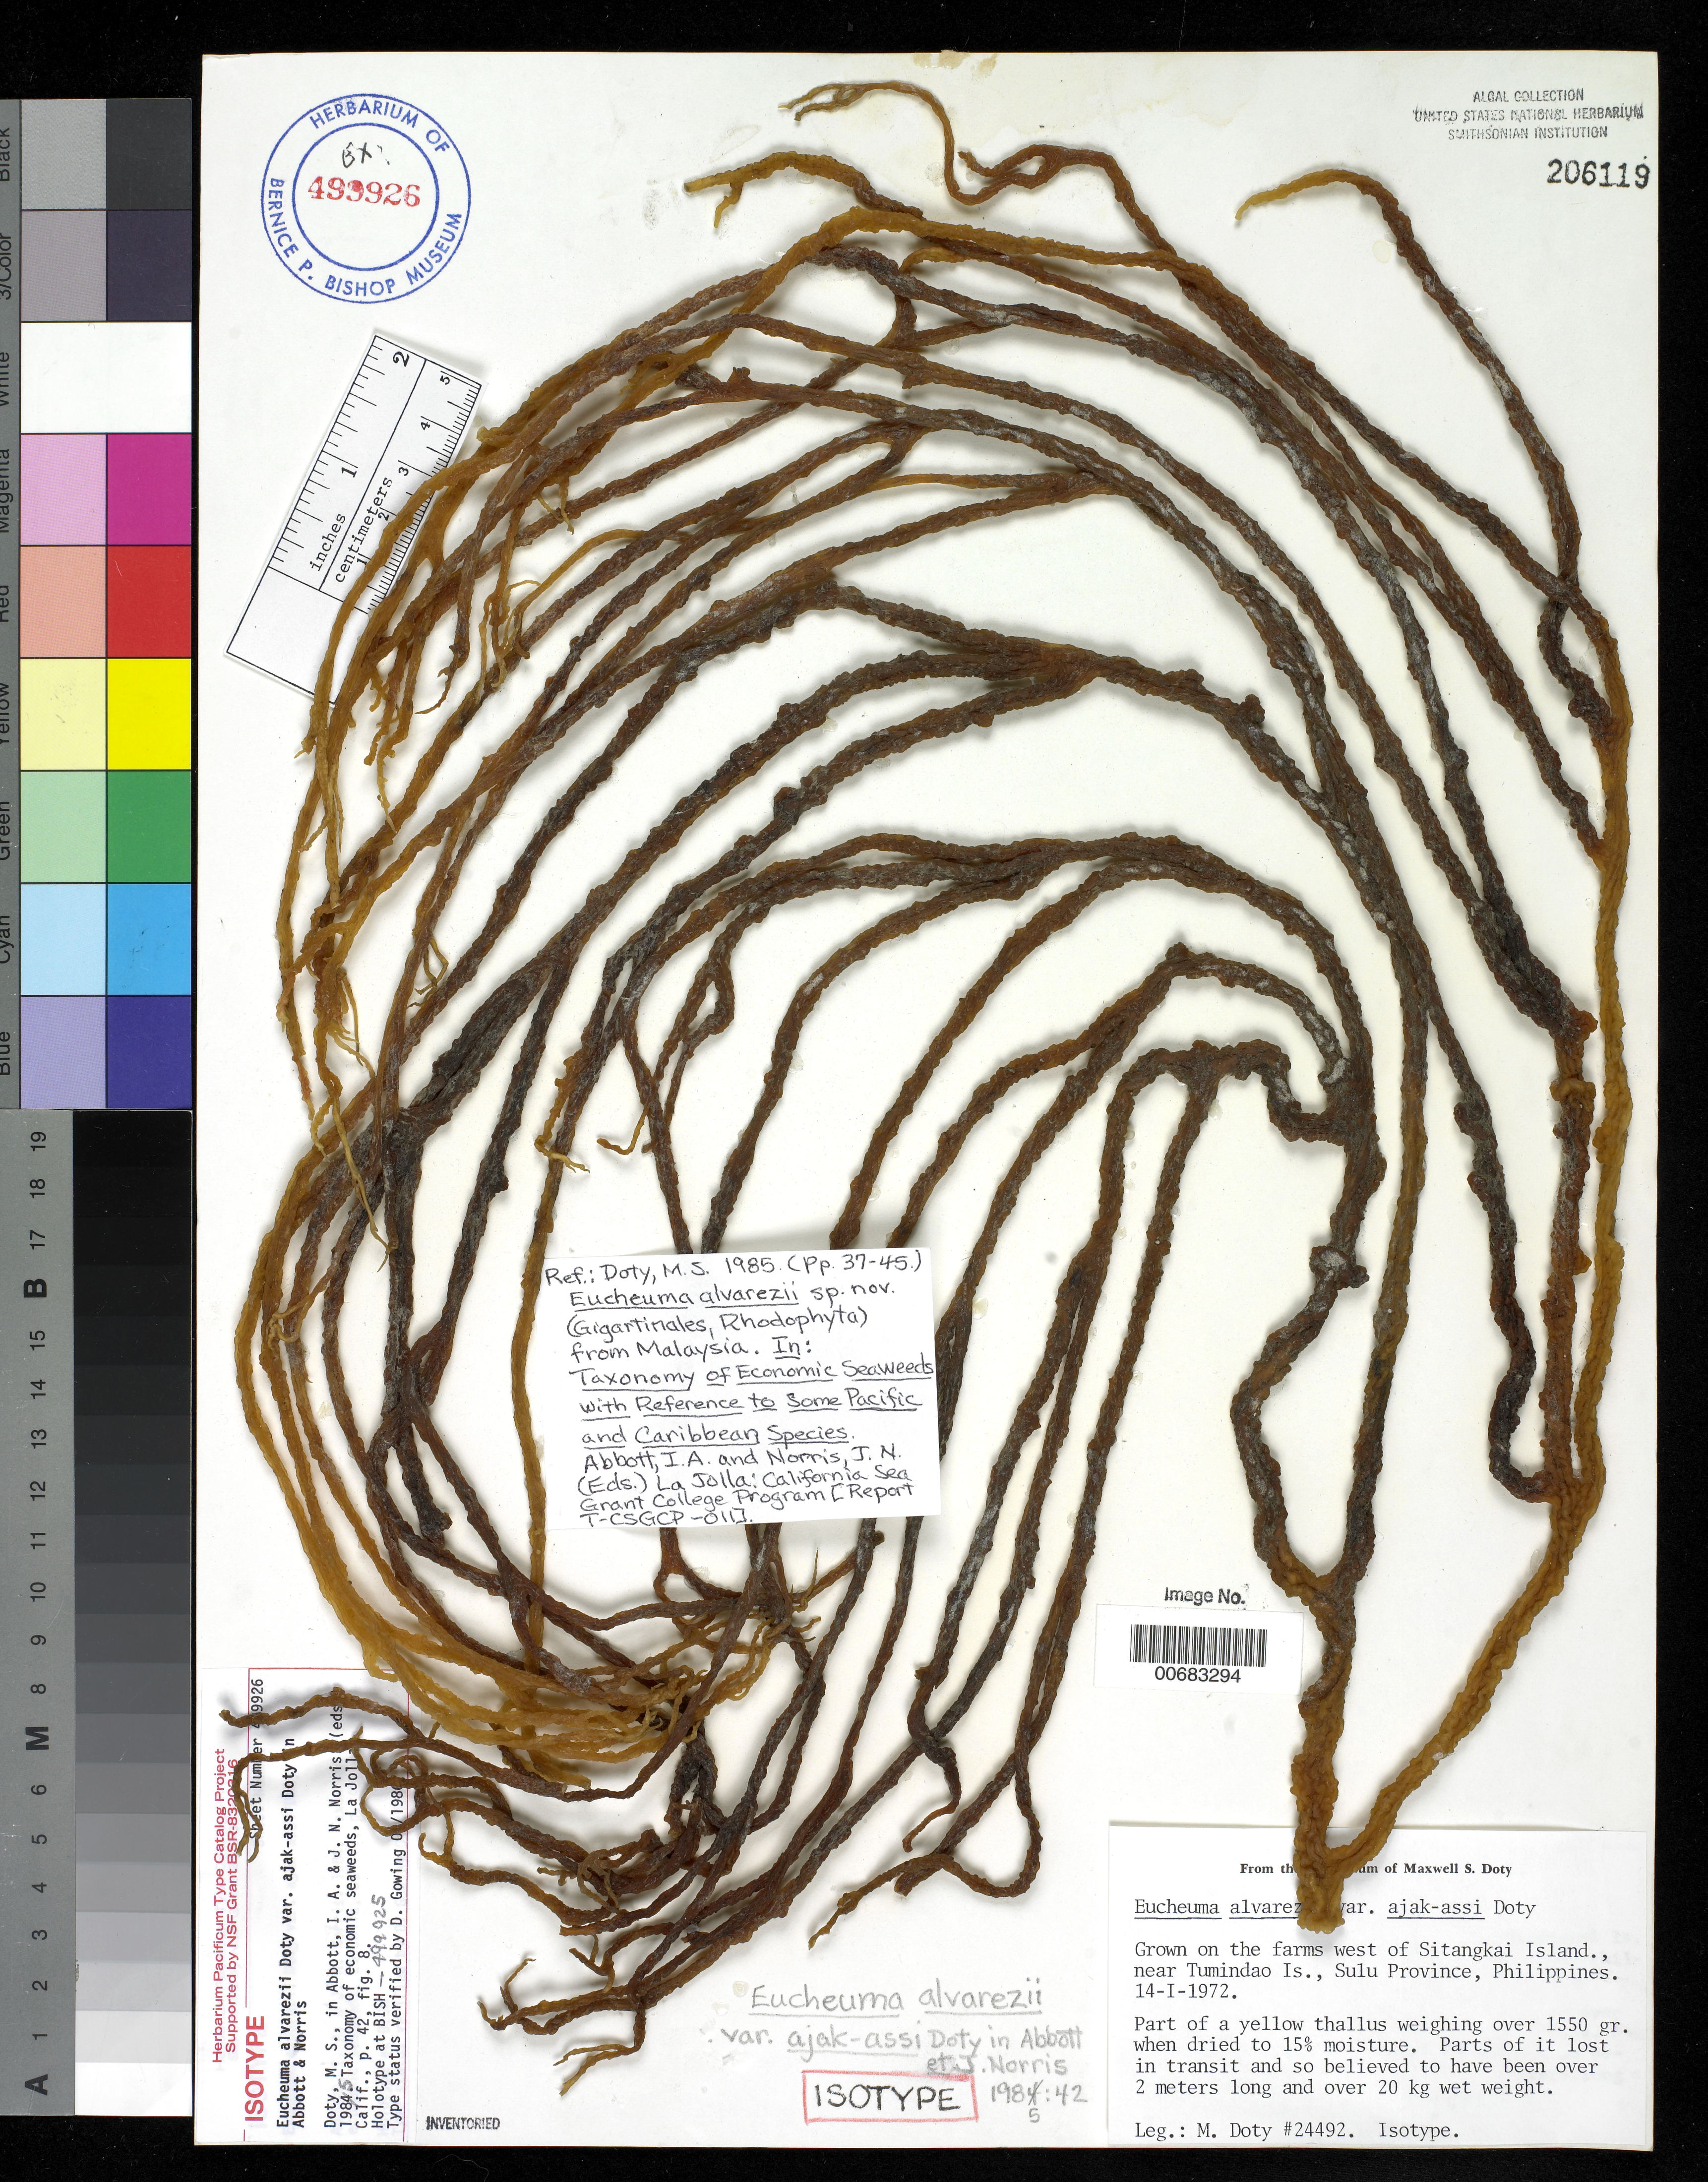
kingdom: Plantae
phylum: Rhodophyta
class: Florideophyceae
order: Gigartinales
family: Solieriaceae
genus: Eucheuma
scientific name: Eucheuma alvarezii var. ajak-assi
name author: Doty in I.A. Abbott & J.N. Norris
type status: Isotype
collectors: M. S. Doty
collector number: MSD 24492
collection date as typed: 14 Jan 1972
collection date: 1972-01-14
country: Philippines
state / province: Muslim Mindanao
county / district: Sulu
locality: West of Sitangkai Island, near Tumindao Island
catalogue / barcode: US 206119